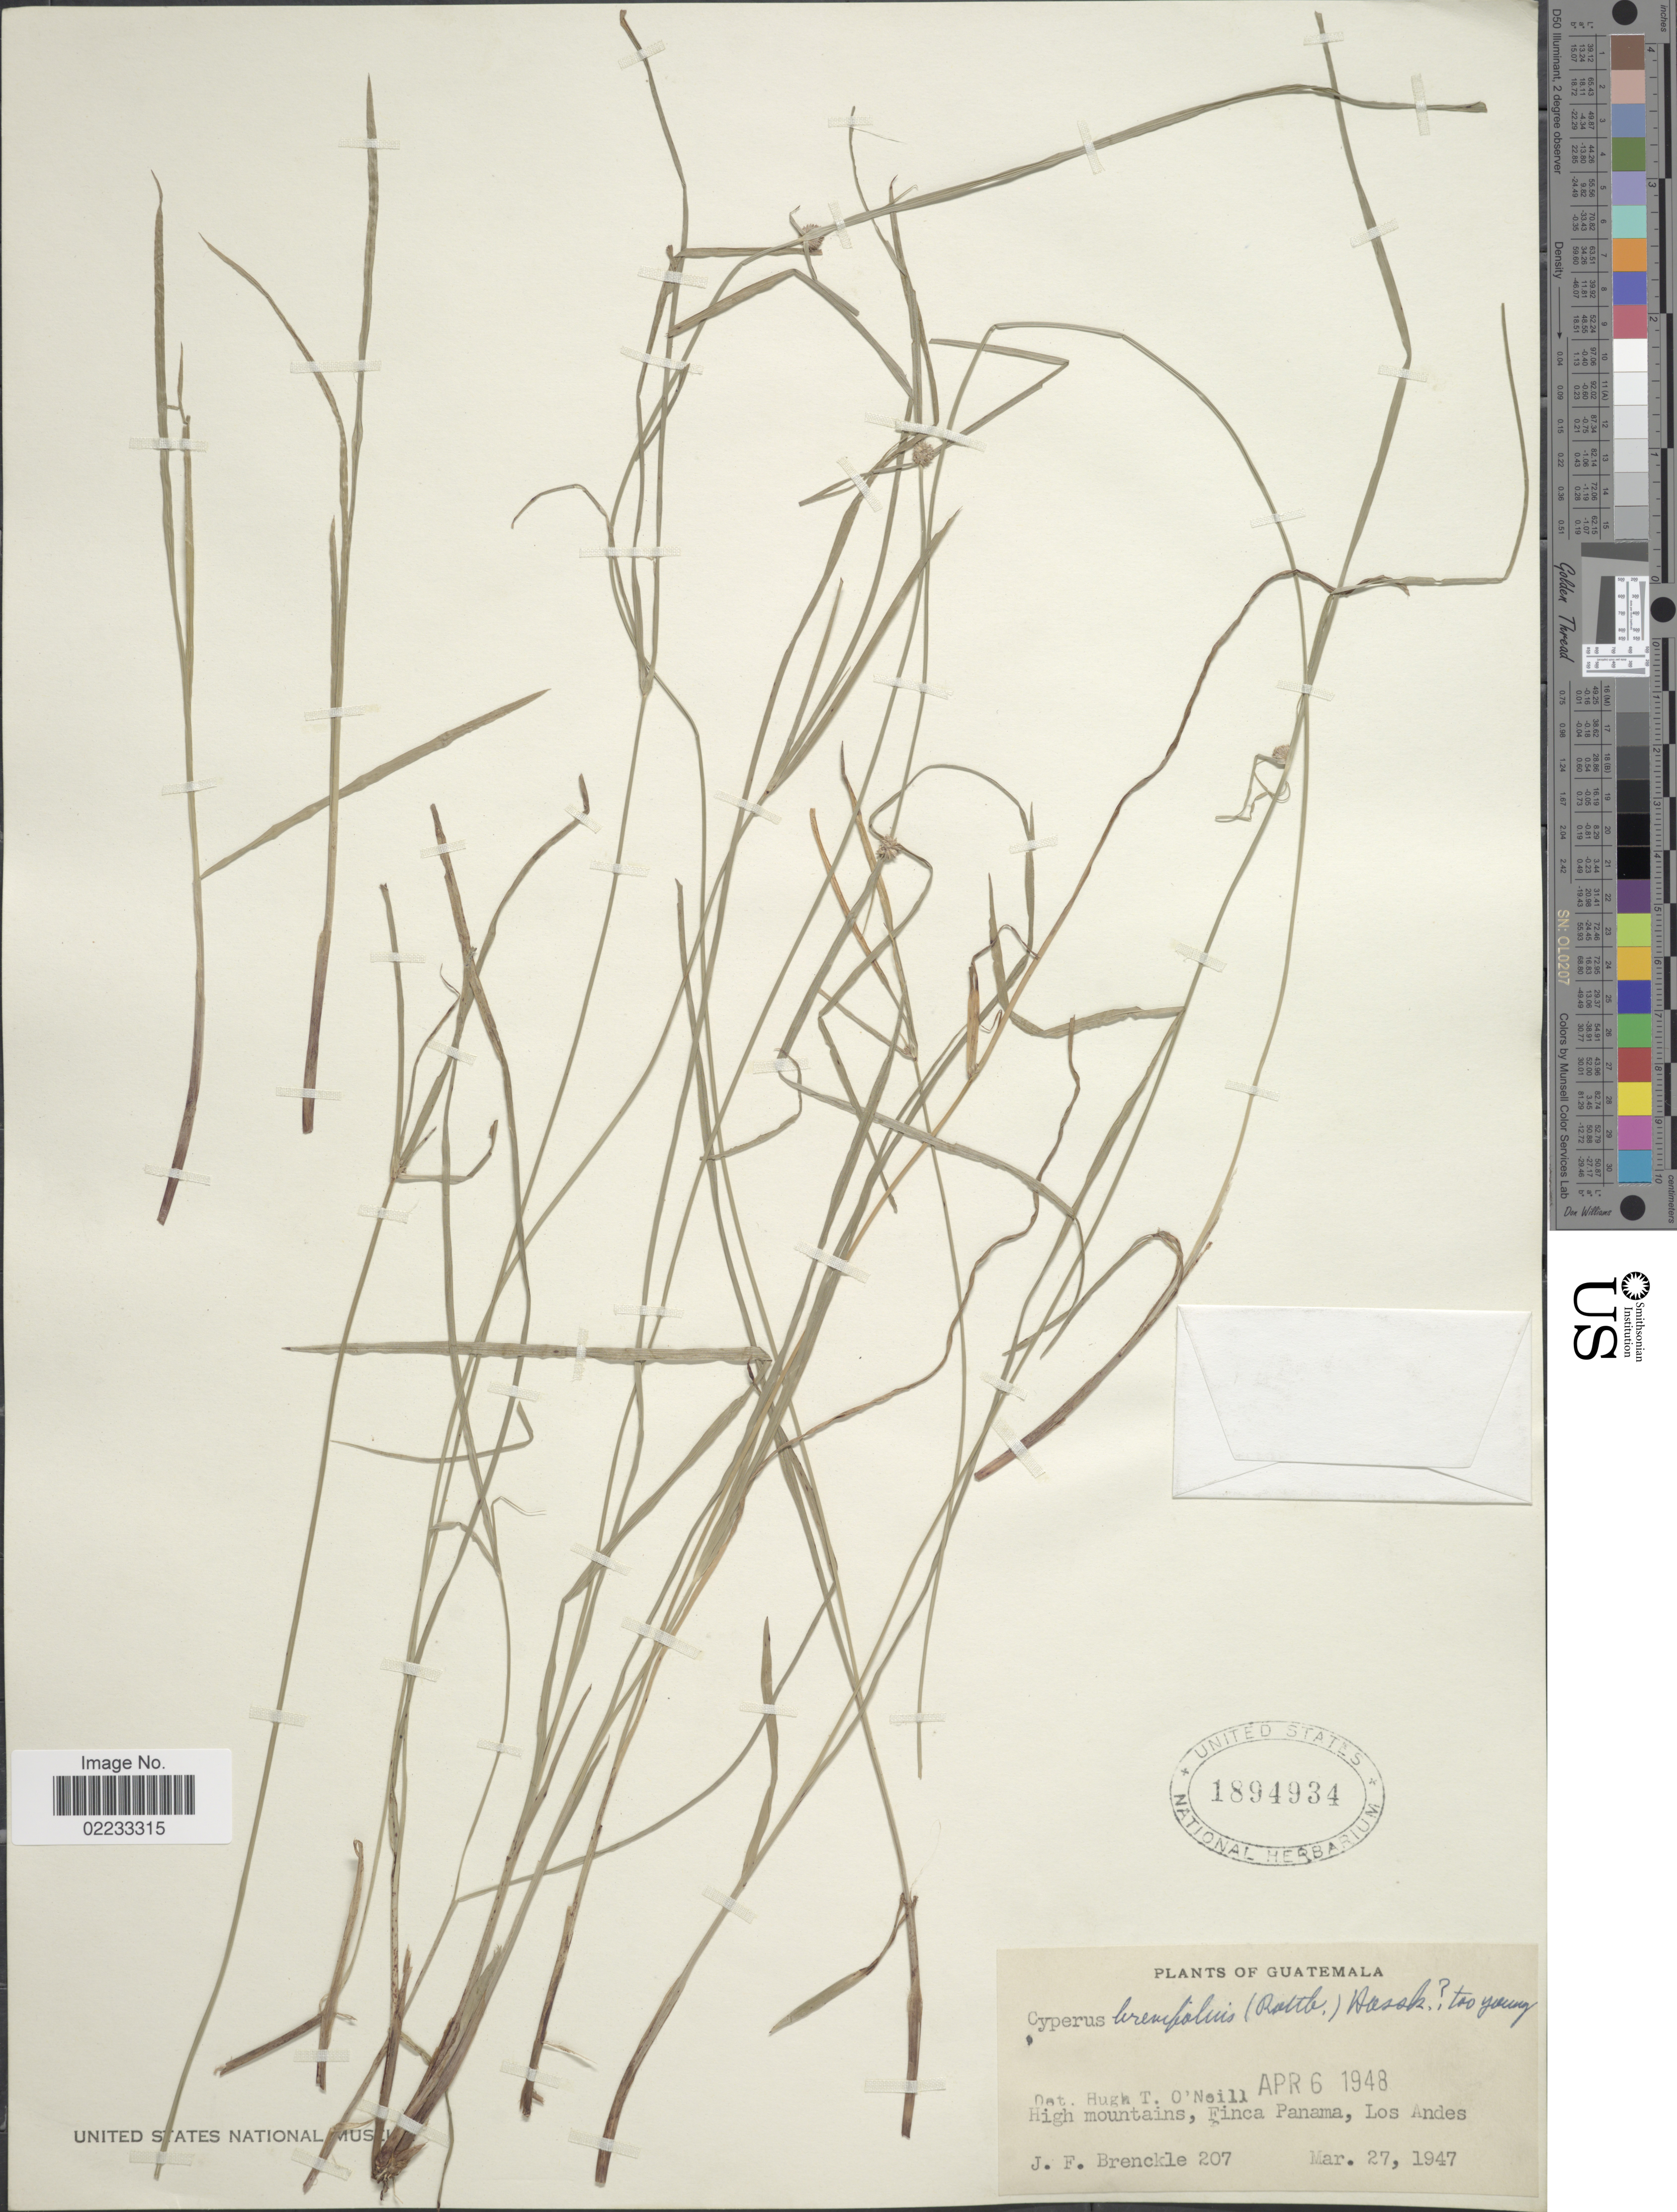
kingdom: Plantae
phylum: Tracheophyta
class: Liliopsida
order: Poales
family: Cyperaceae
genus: Cyperus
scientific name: Cyperus brevifolius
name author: (Rottb.) Hassk.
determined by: Strong, M. T., (US), Smithsonian Institution - National Museum of Natural History (UNITED STATES)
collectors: J. Brenckle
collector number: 207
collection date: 1947-03-27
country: Guatemala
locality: High mountains, Finca Panama, Los Andes.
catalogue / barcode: US 1894934